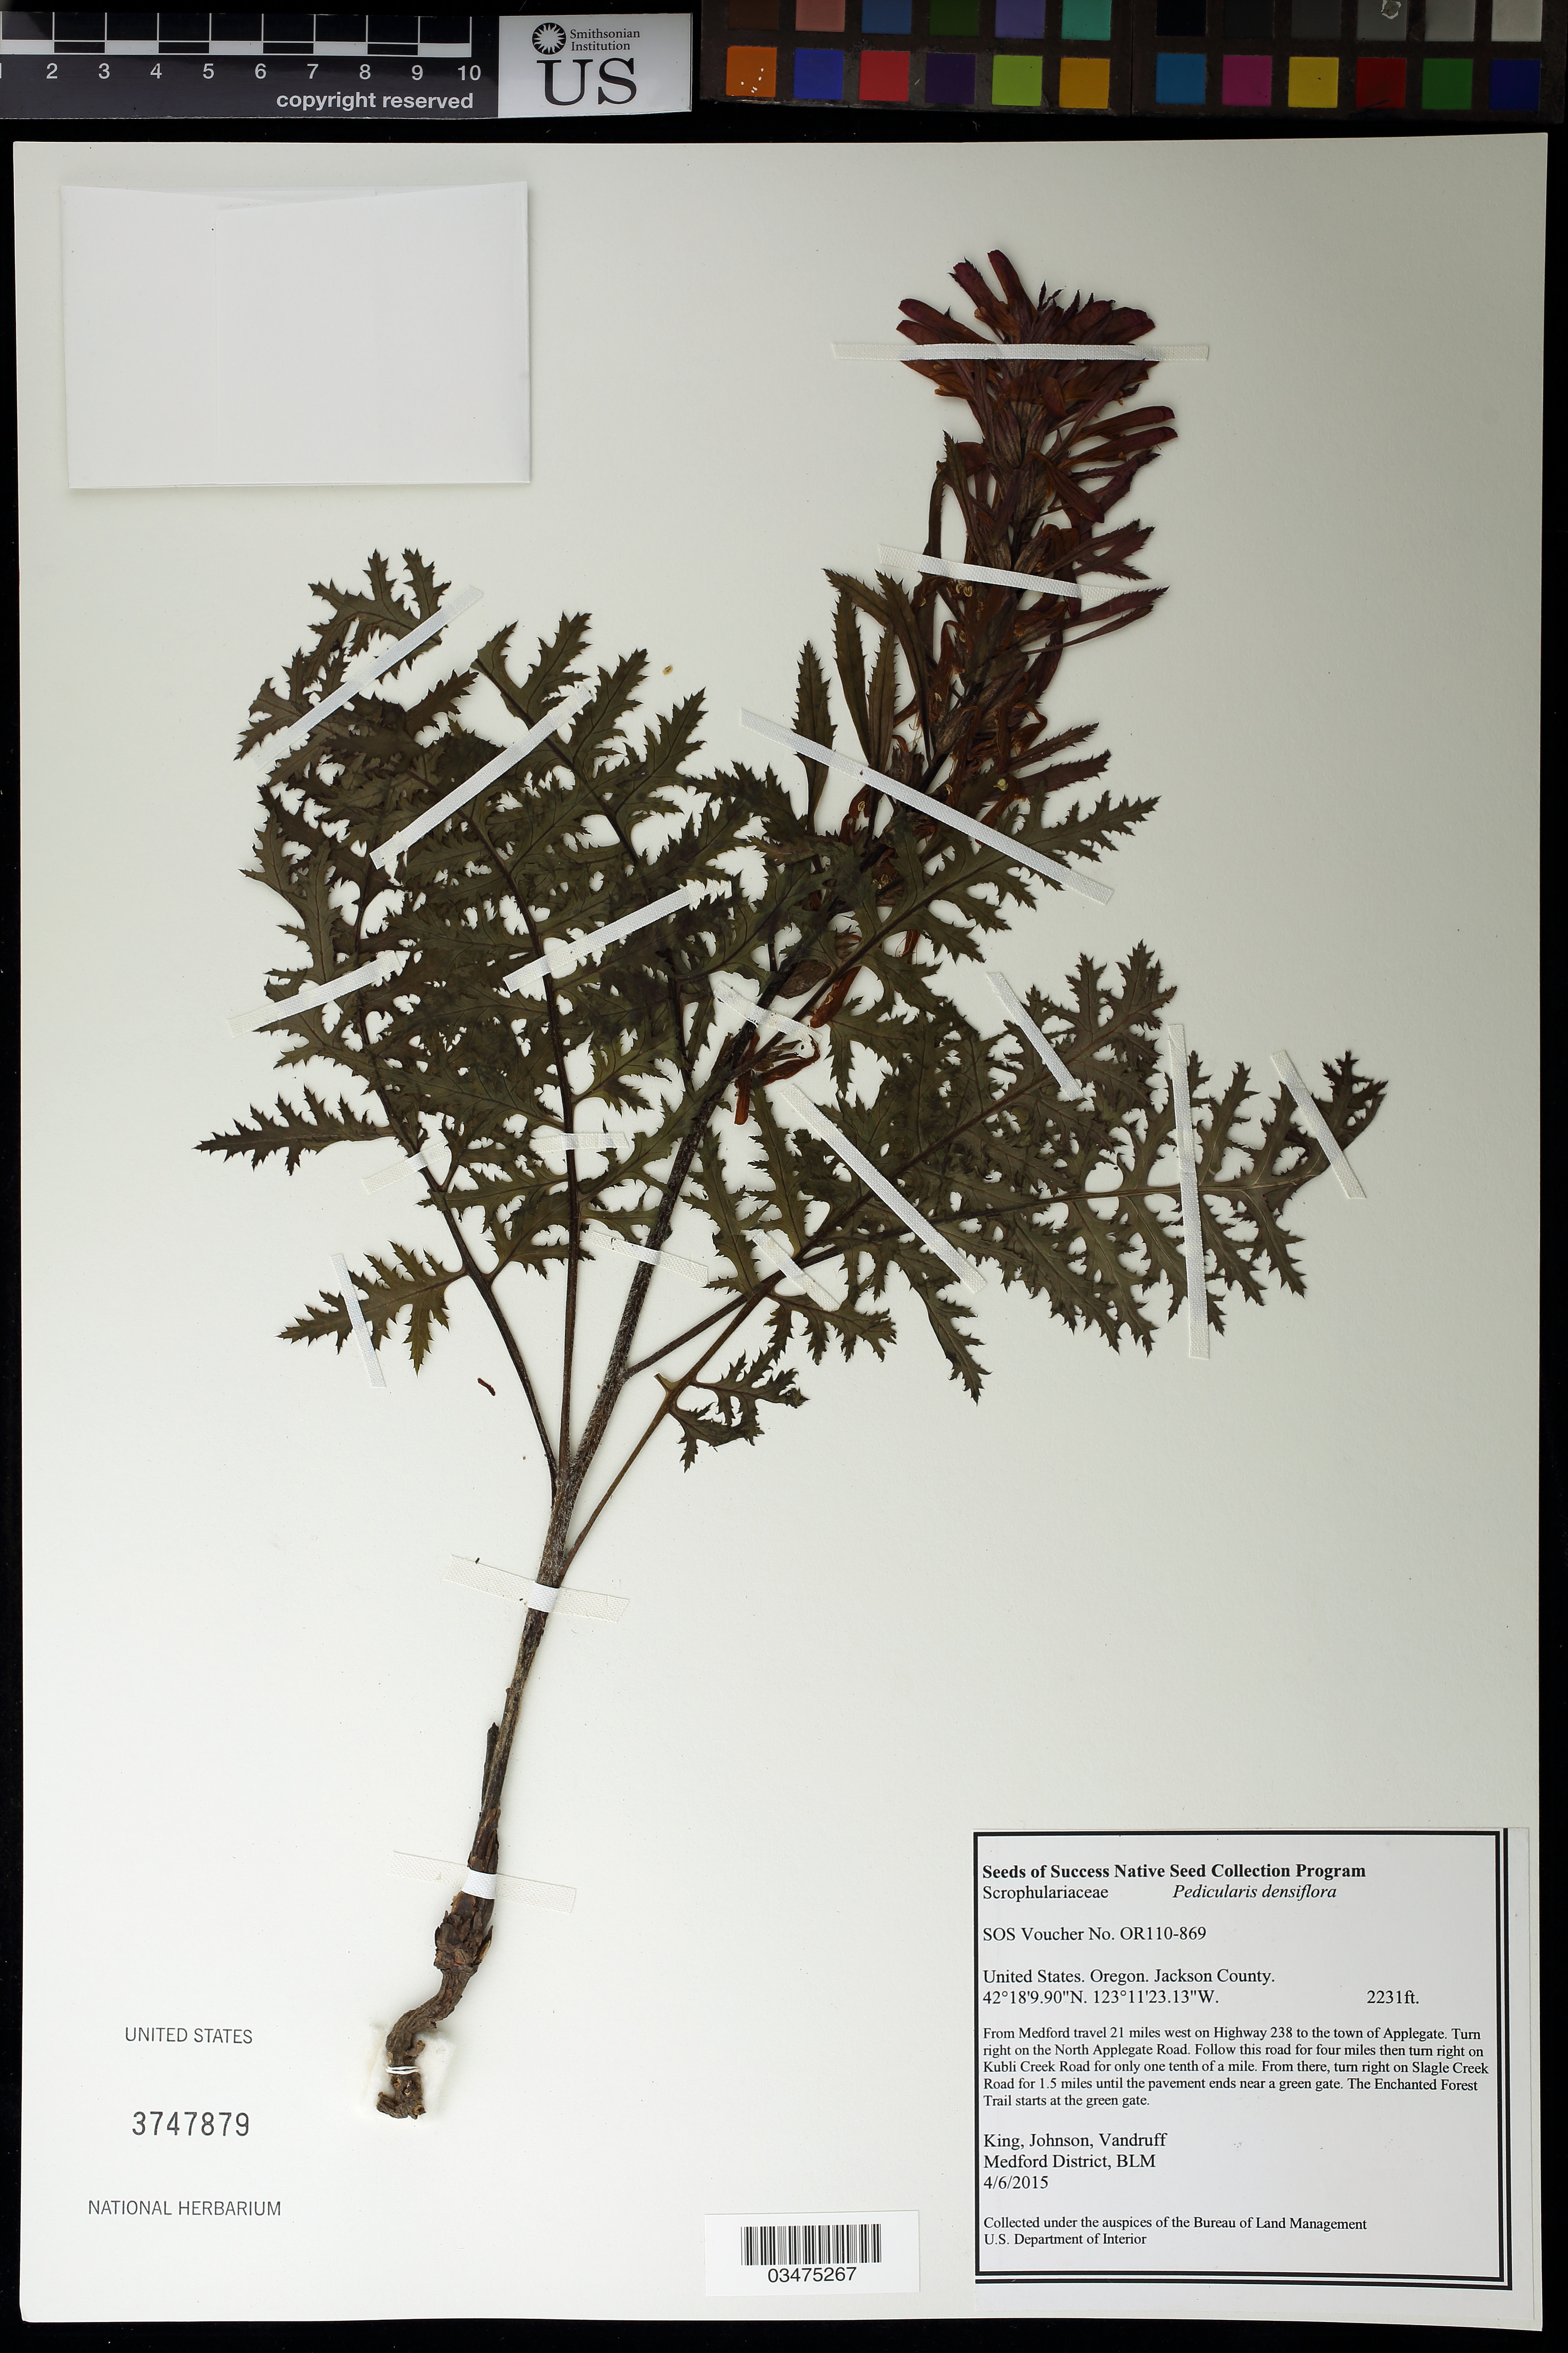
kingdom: Plantae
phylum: Tracheophyta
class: Magnoliopsida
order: Lamiales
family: Orobanchaceae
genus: Pedicularis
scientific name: Pedicularis densiflora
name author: Benth.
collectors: King, --, -- Johnson & -. Vandruff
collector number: OR110-869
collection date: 2015-04-06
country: United States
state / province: Oregon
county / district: Jackson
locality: The Enchanted Forest Trail, at the green gate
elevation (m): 680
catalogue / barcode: US 3747879